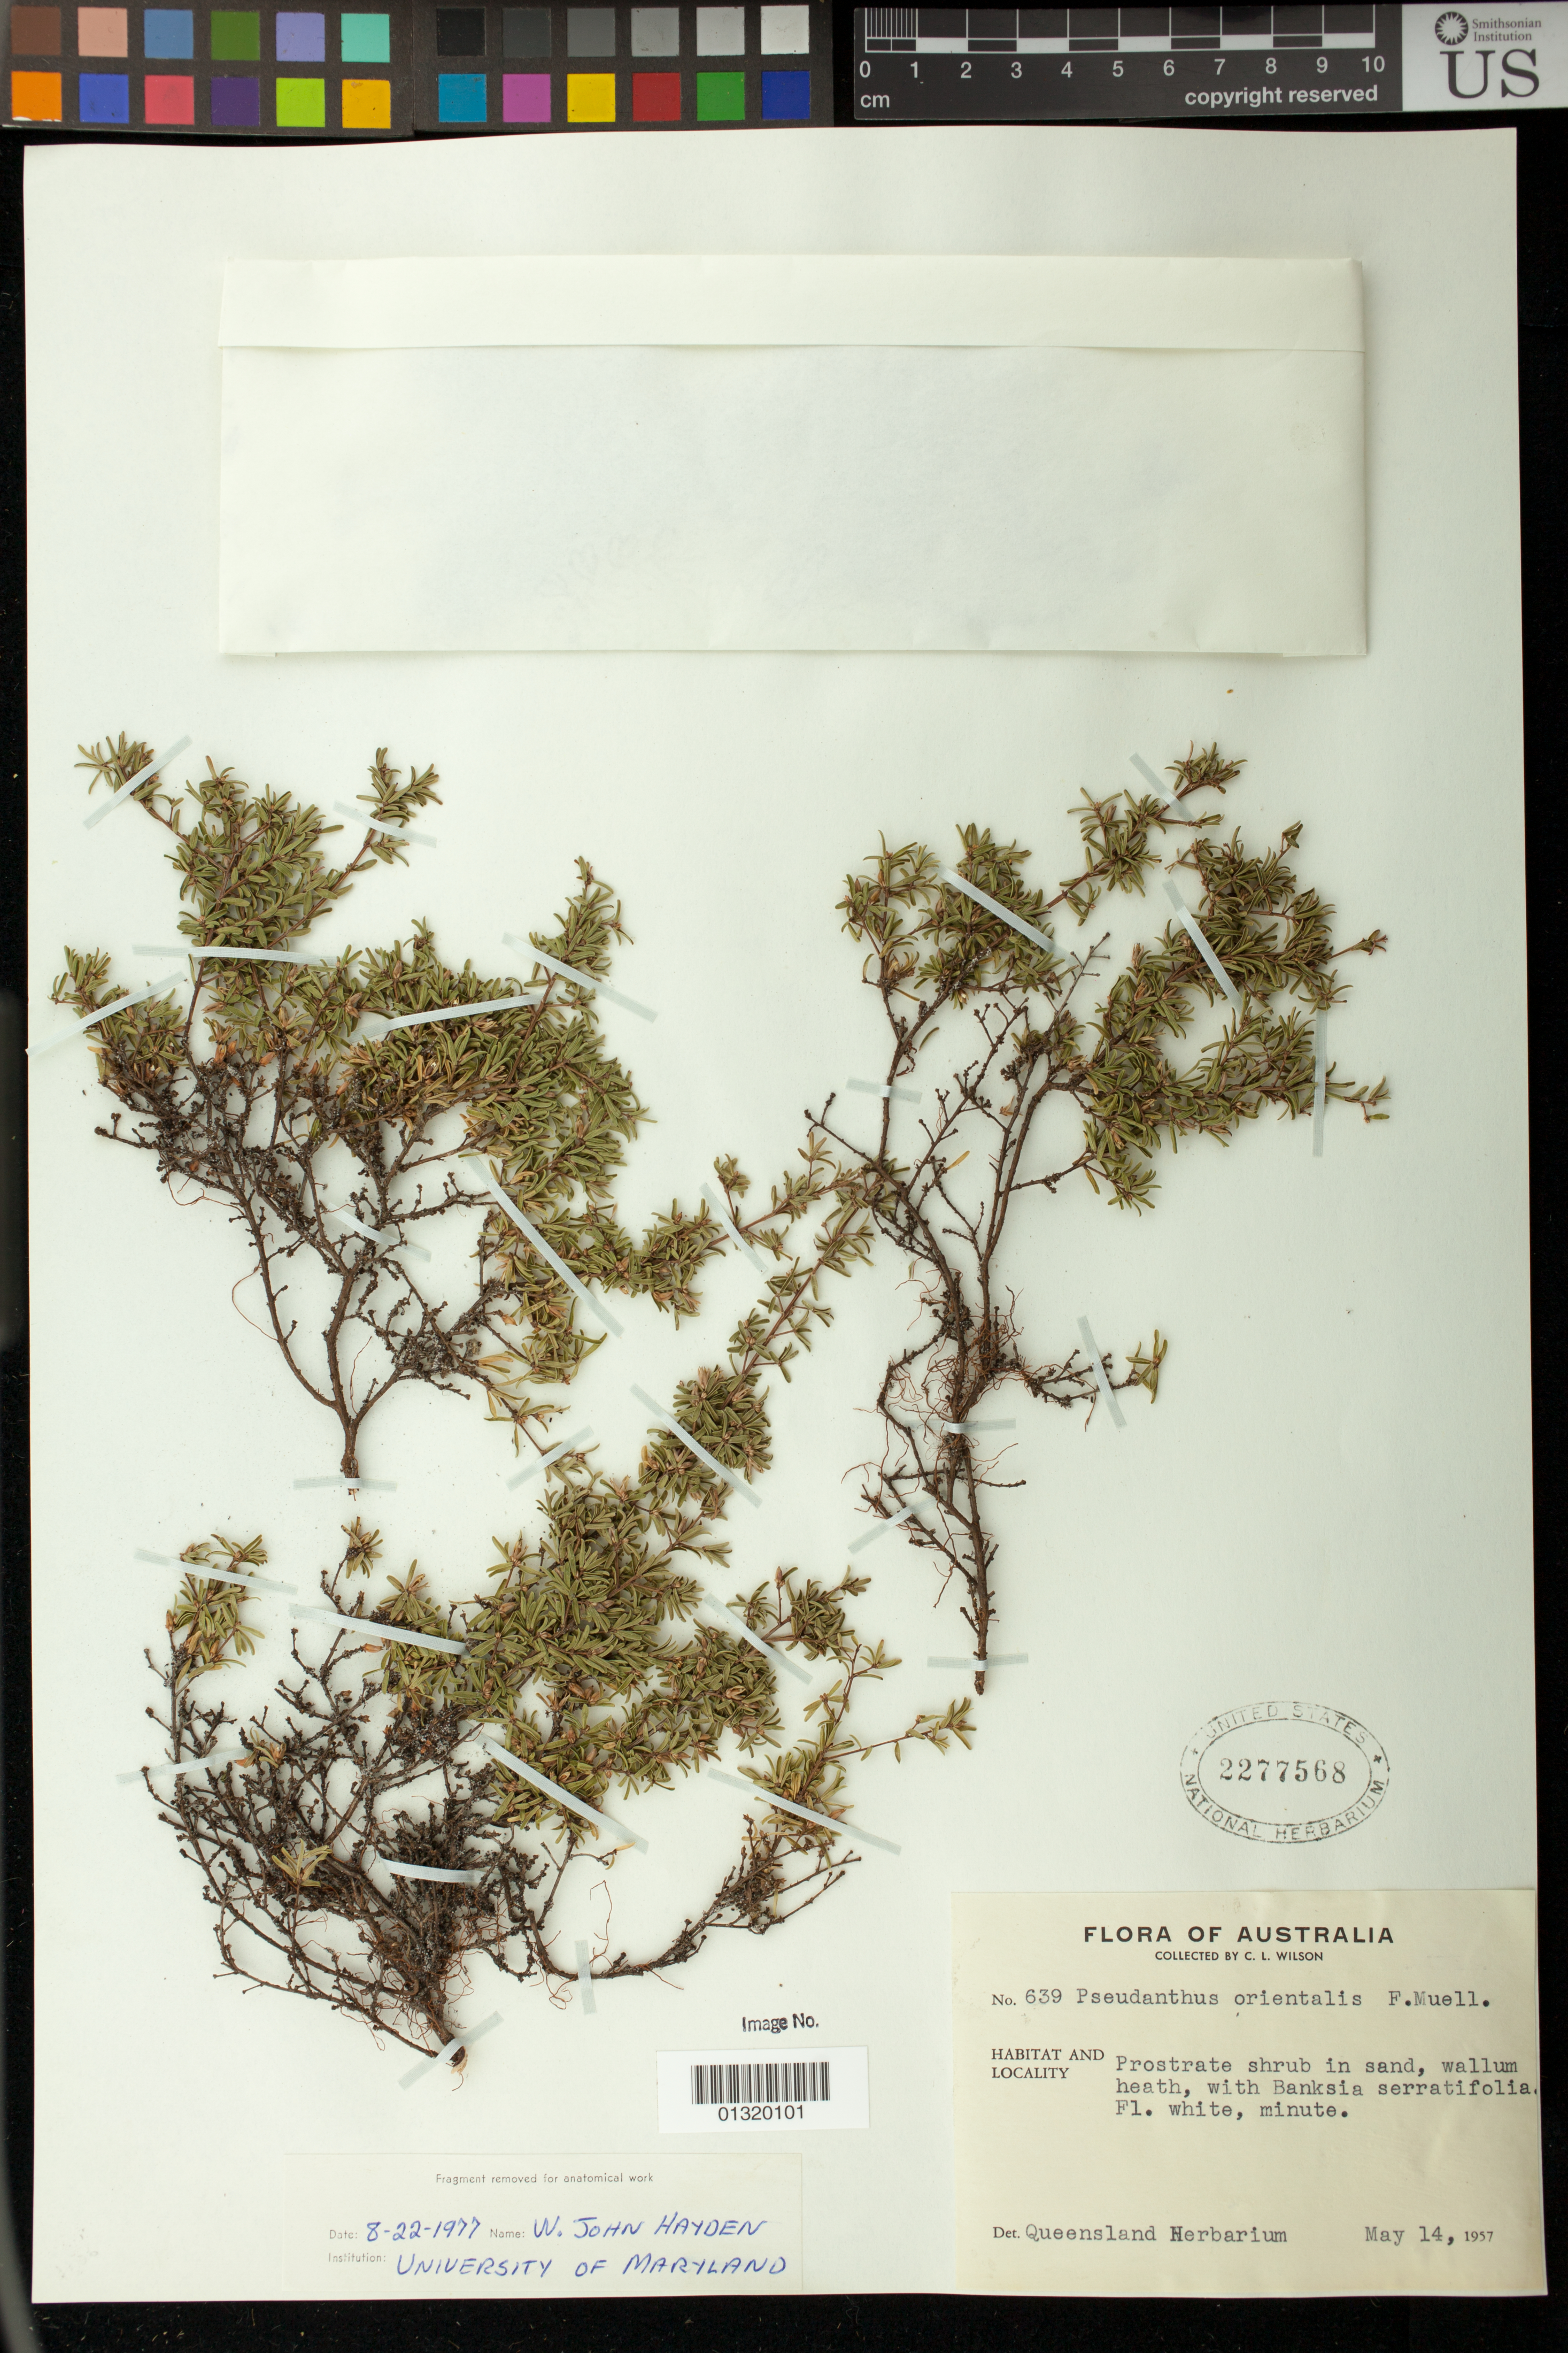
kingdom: Plantae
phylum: Tracheophyta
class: Magnoliopsida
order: Malpighiales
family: Picrodendraceae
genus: Pseudanthus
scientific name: Pseudanthus divaricatissimus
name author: (Müll. Arg.) Benth.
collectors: C. L. Wilson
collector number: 639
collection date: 1957-05-14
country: Australia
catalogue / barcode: US 2277568